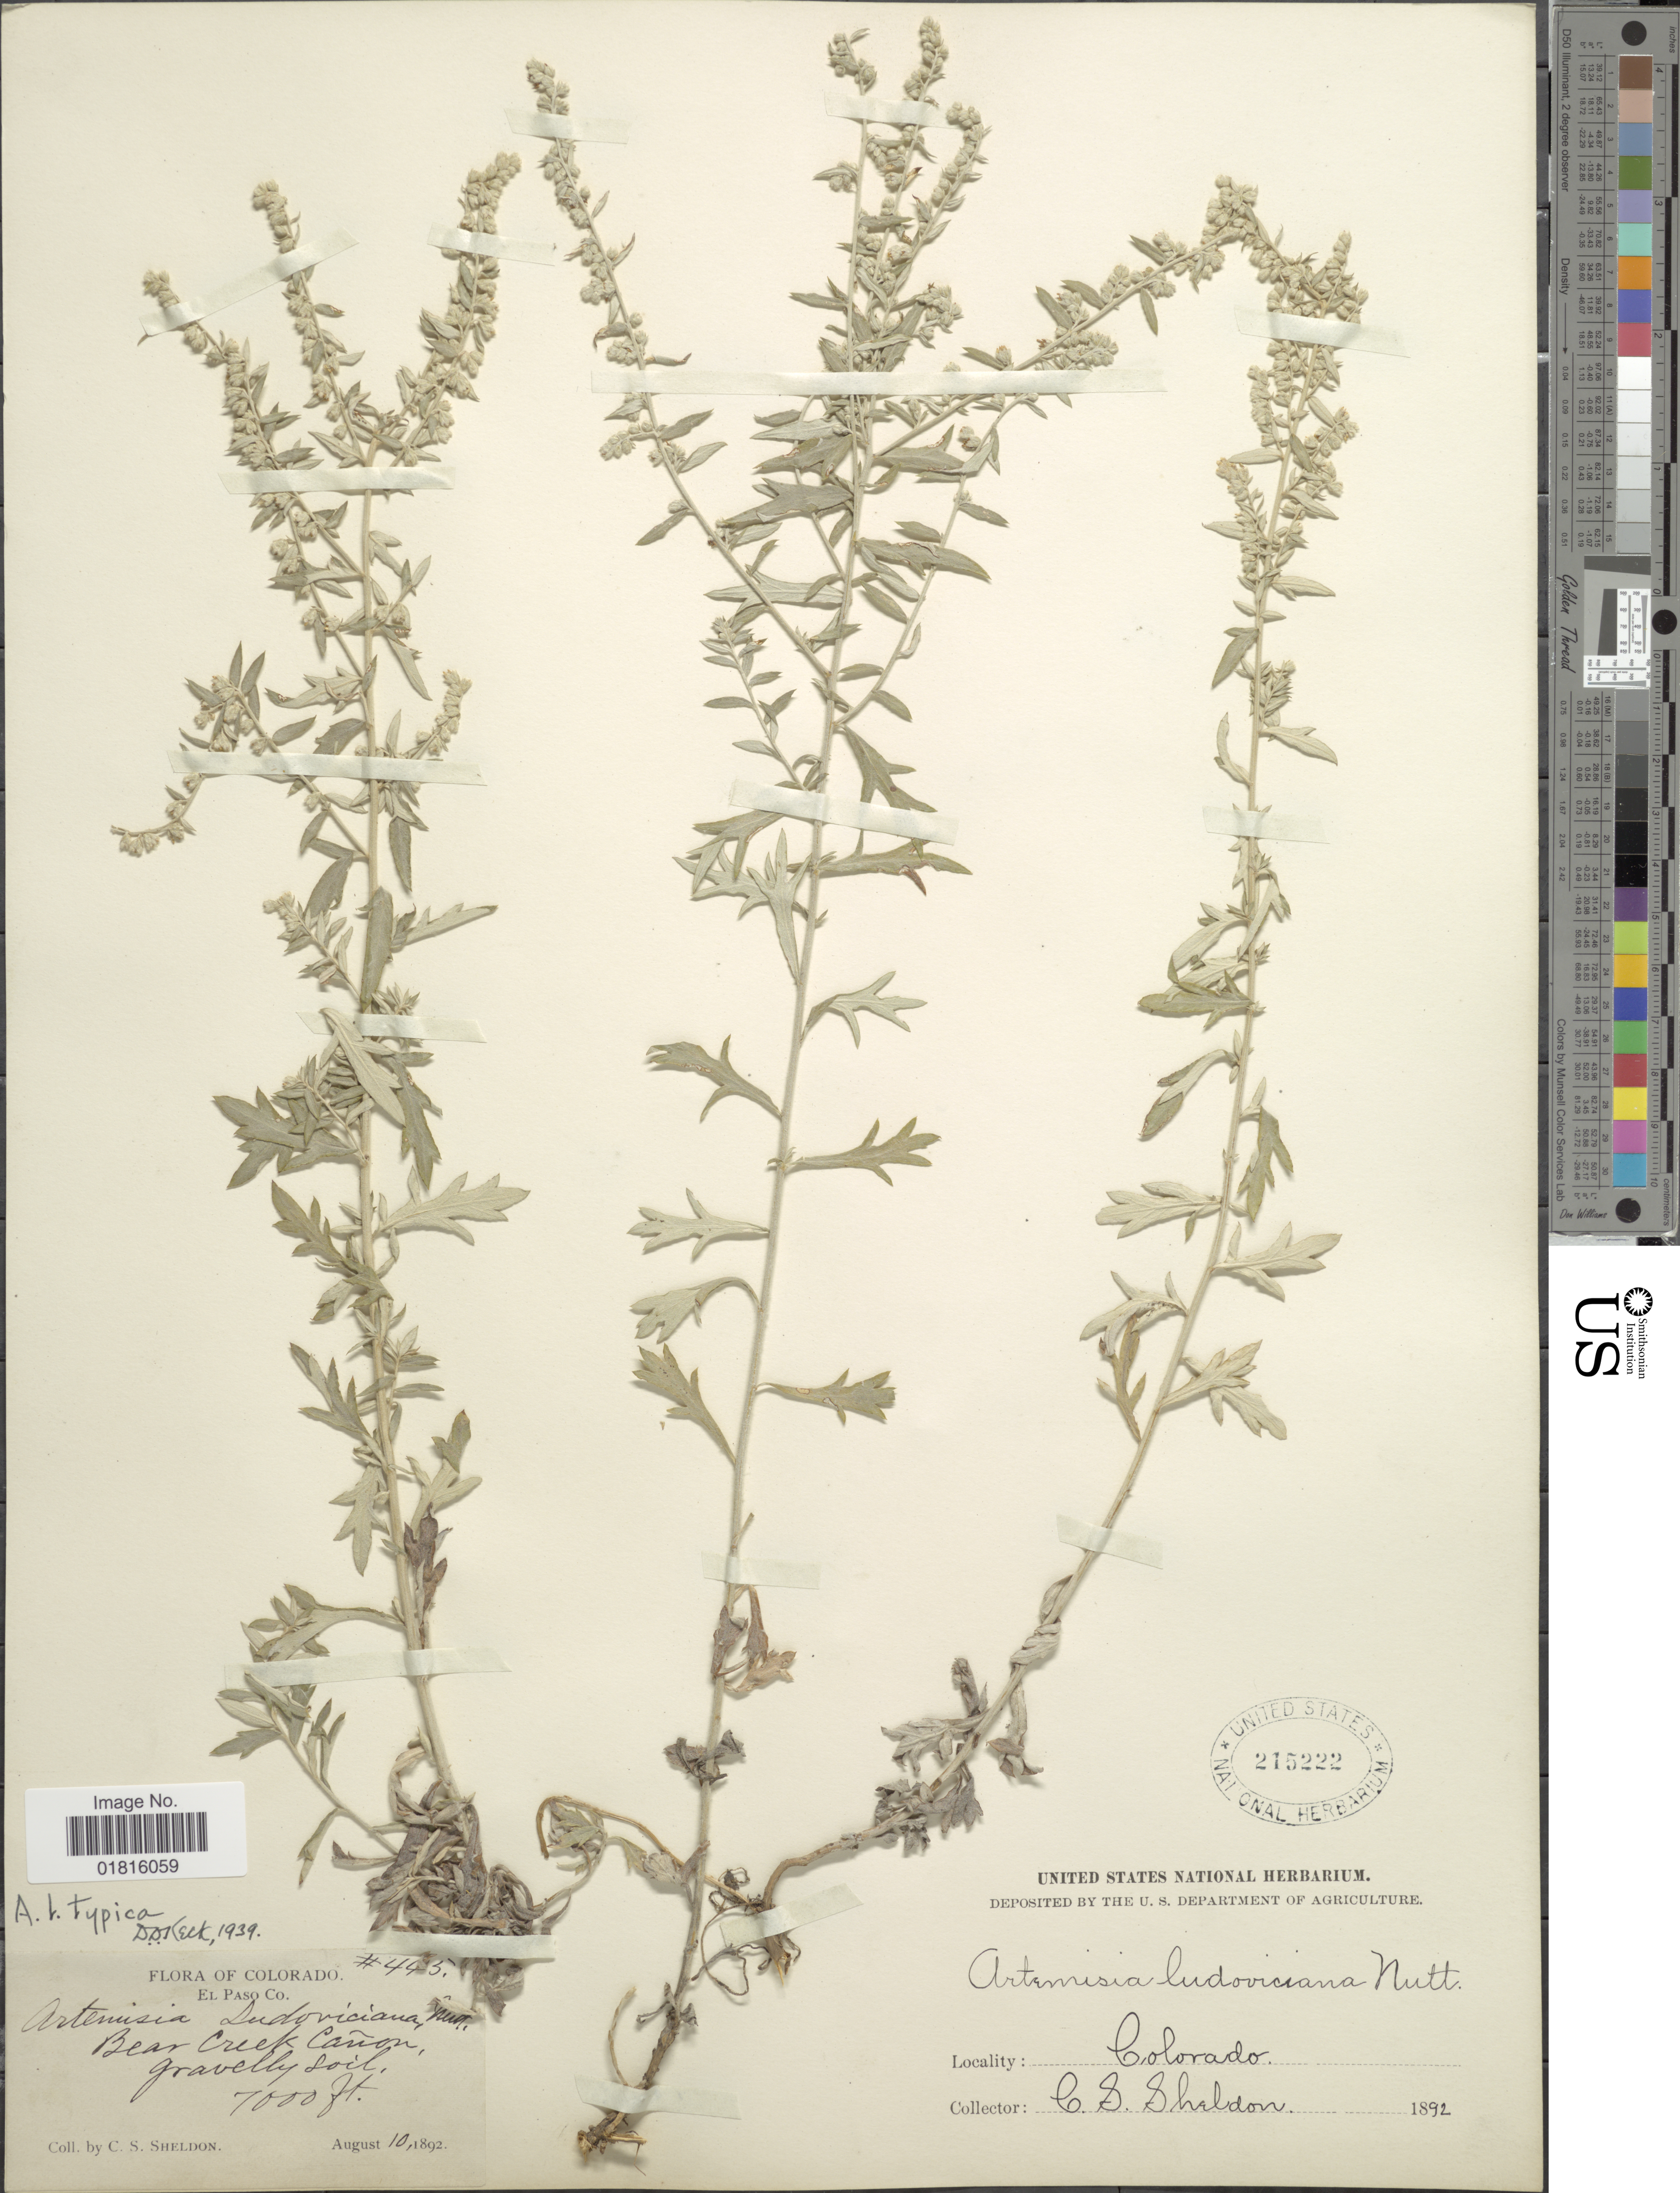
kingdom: Plantae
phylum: Tracheophyta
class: Magnoliopsida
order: Asterales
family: Asteraceae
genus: Artemisia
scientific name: Artemisia ludoviciana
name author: Nutt.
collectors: C. S. Sheldon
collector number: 445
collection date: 1892-08-10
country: United States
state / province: Colorado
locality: El Paso Co., Bear Creek Cañon, gravelly soil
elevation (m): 2134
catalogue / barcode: US 215222